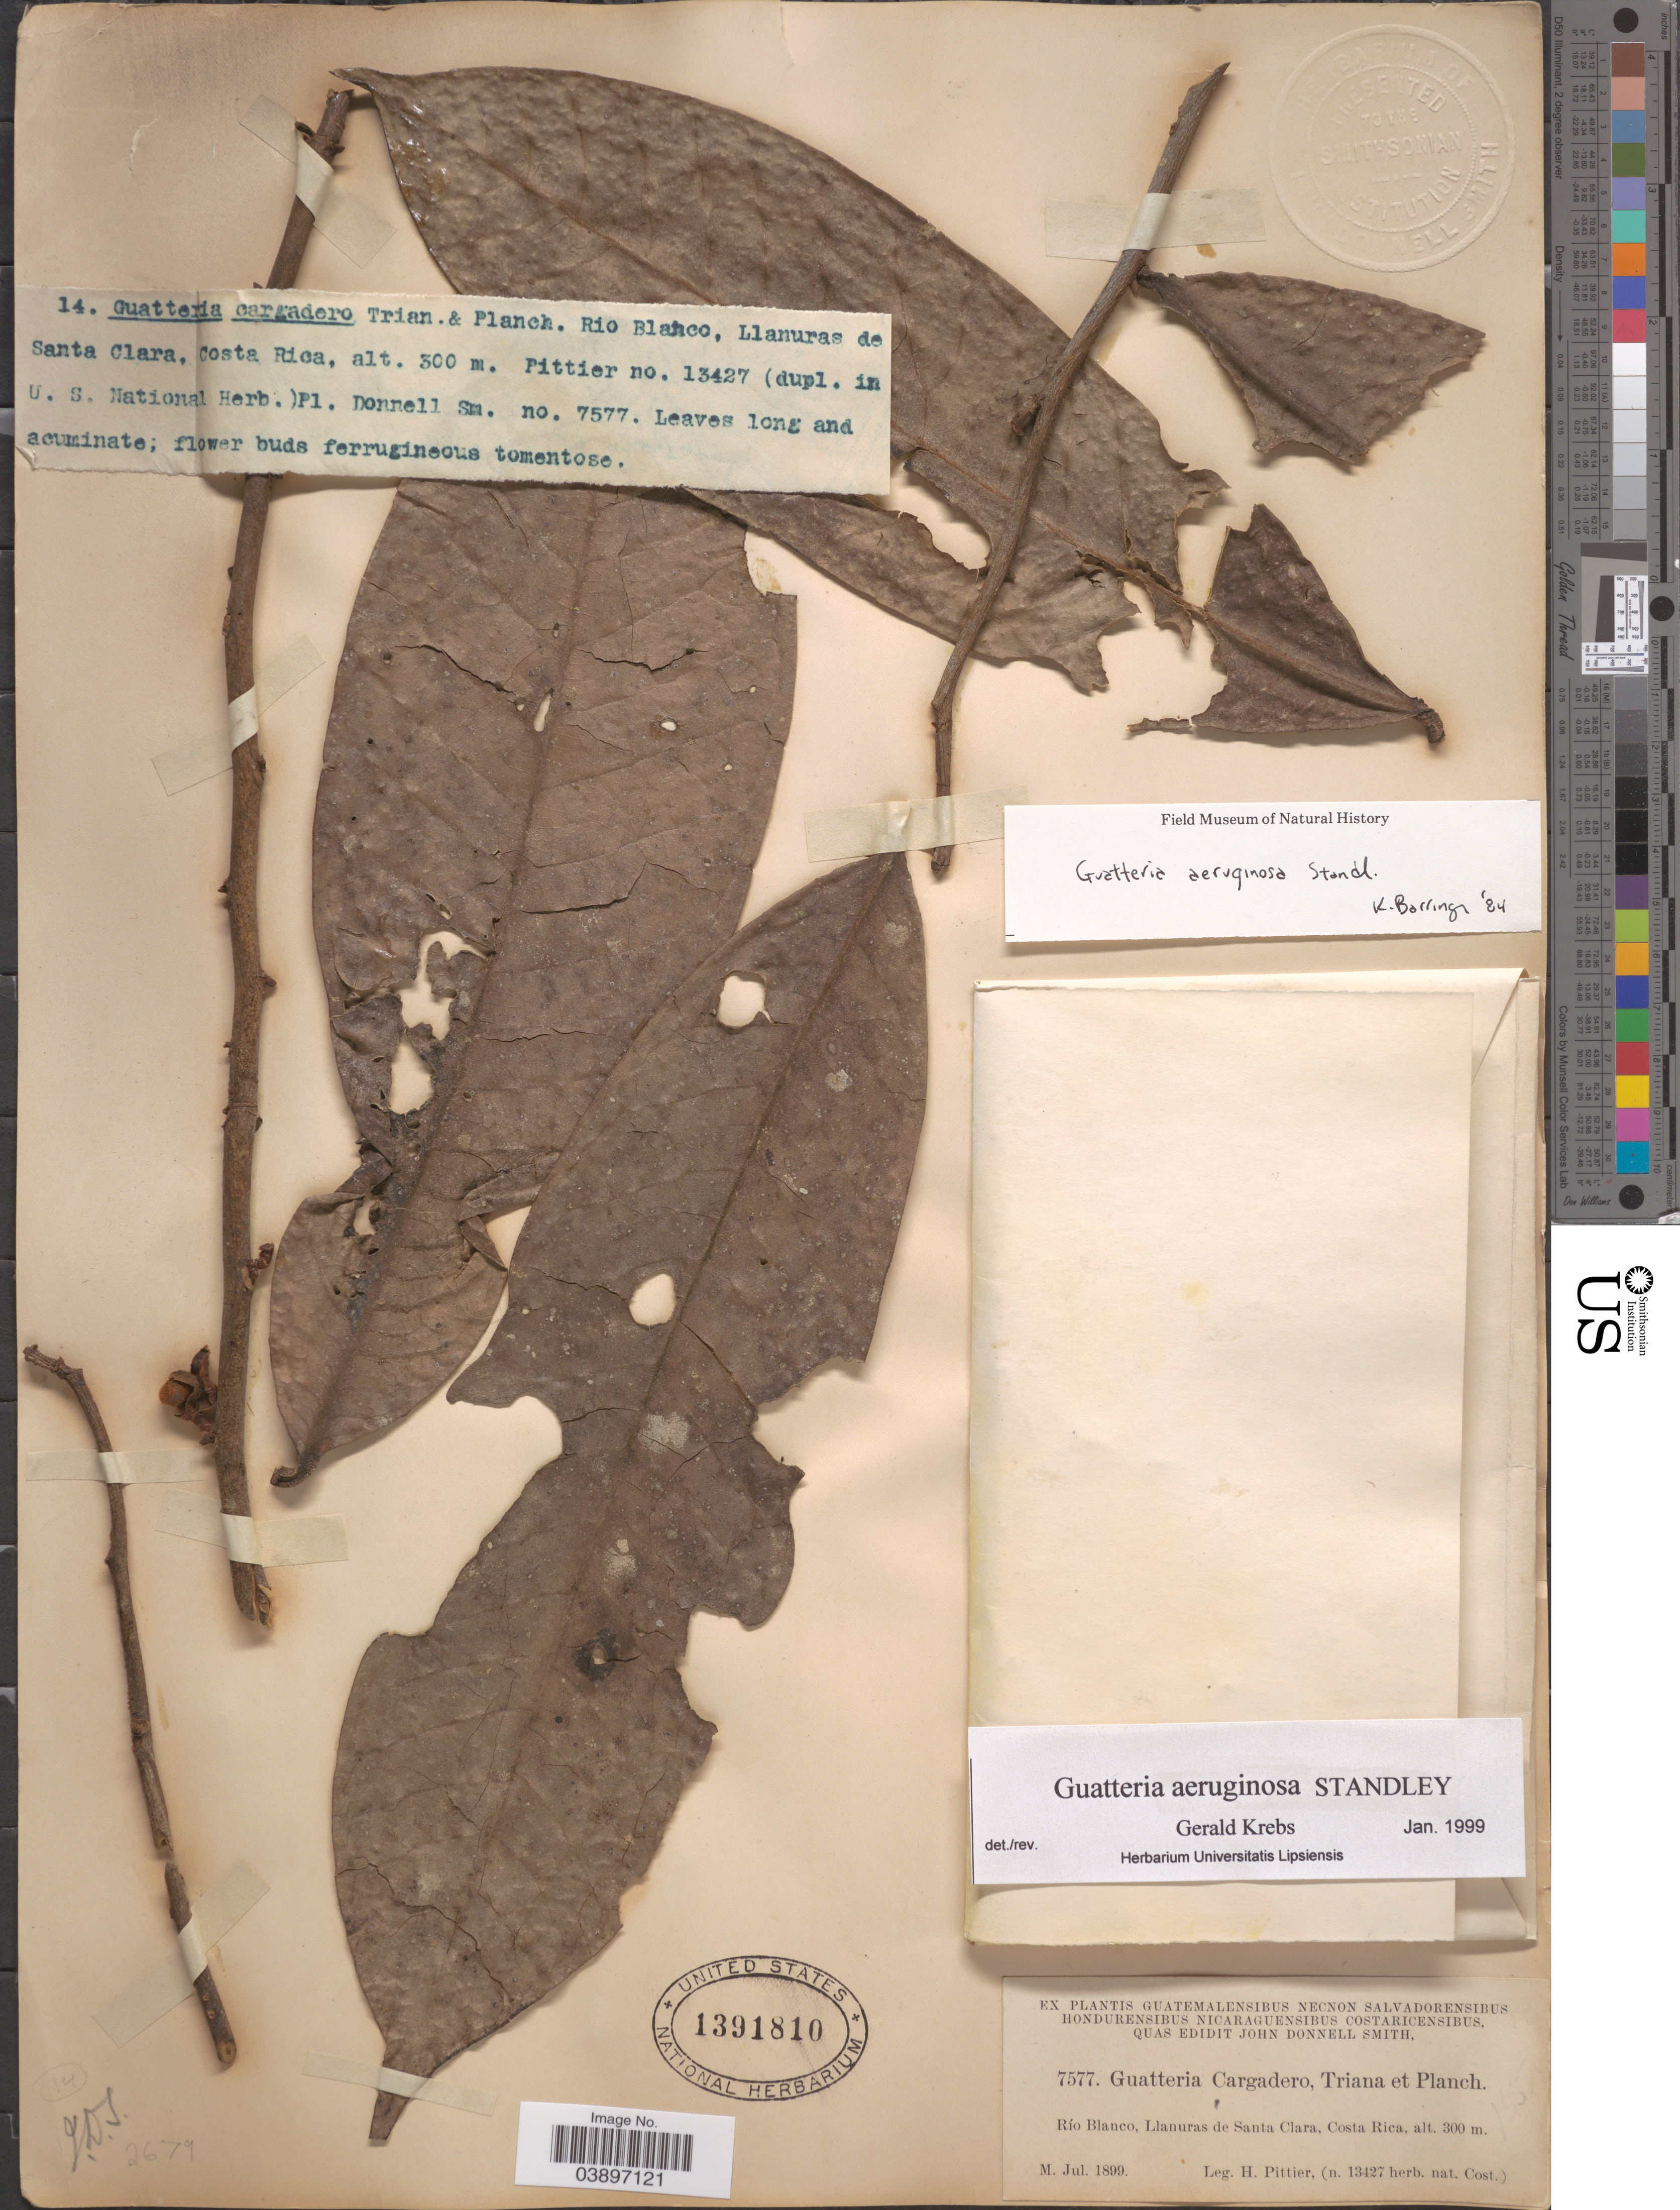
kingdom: Plantae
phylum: Tracheophyta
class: Magnoliopsida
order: Magnoliales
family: Annonaceae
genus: Guatteria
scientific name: Guatteria aeruginosa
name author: Standl.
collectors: H. F. Pittier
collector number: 7577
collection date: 1899-07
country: Costa Rica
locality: Río Blanco, Llanuras de Santa Clara.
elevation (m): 300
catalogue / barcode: US 1391810